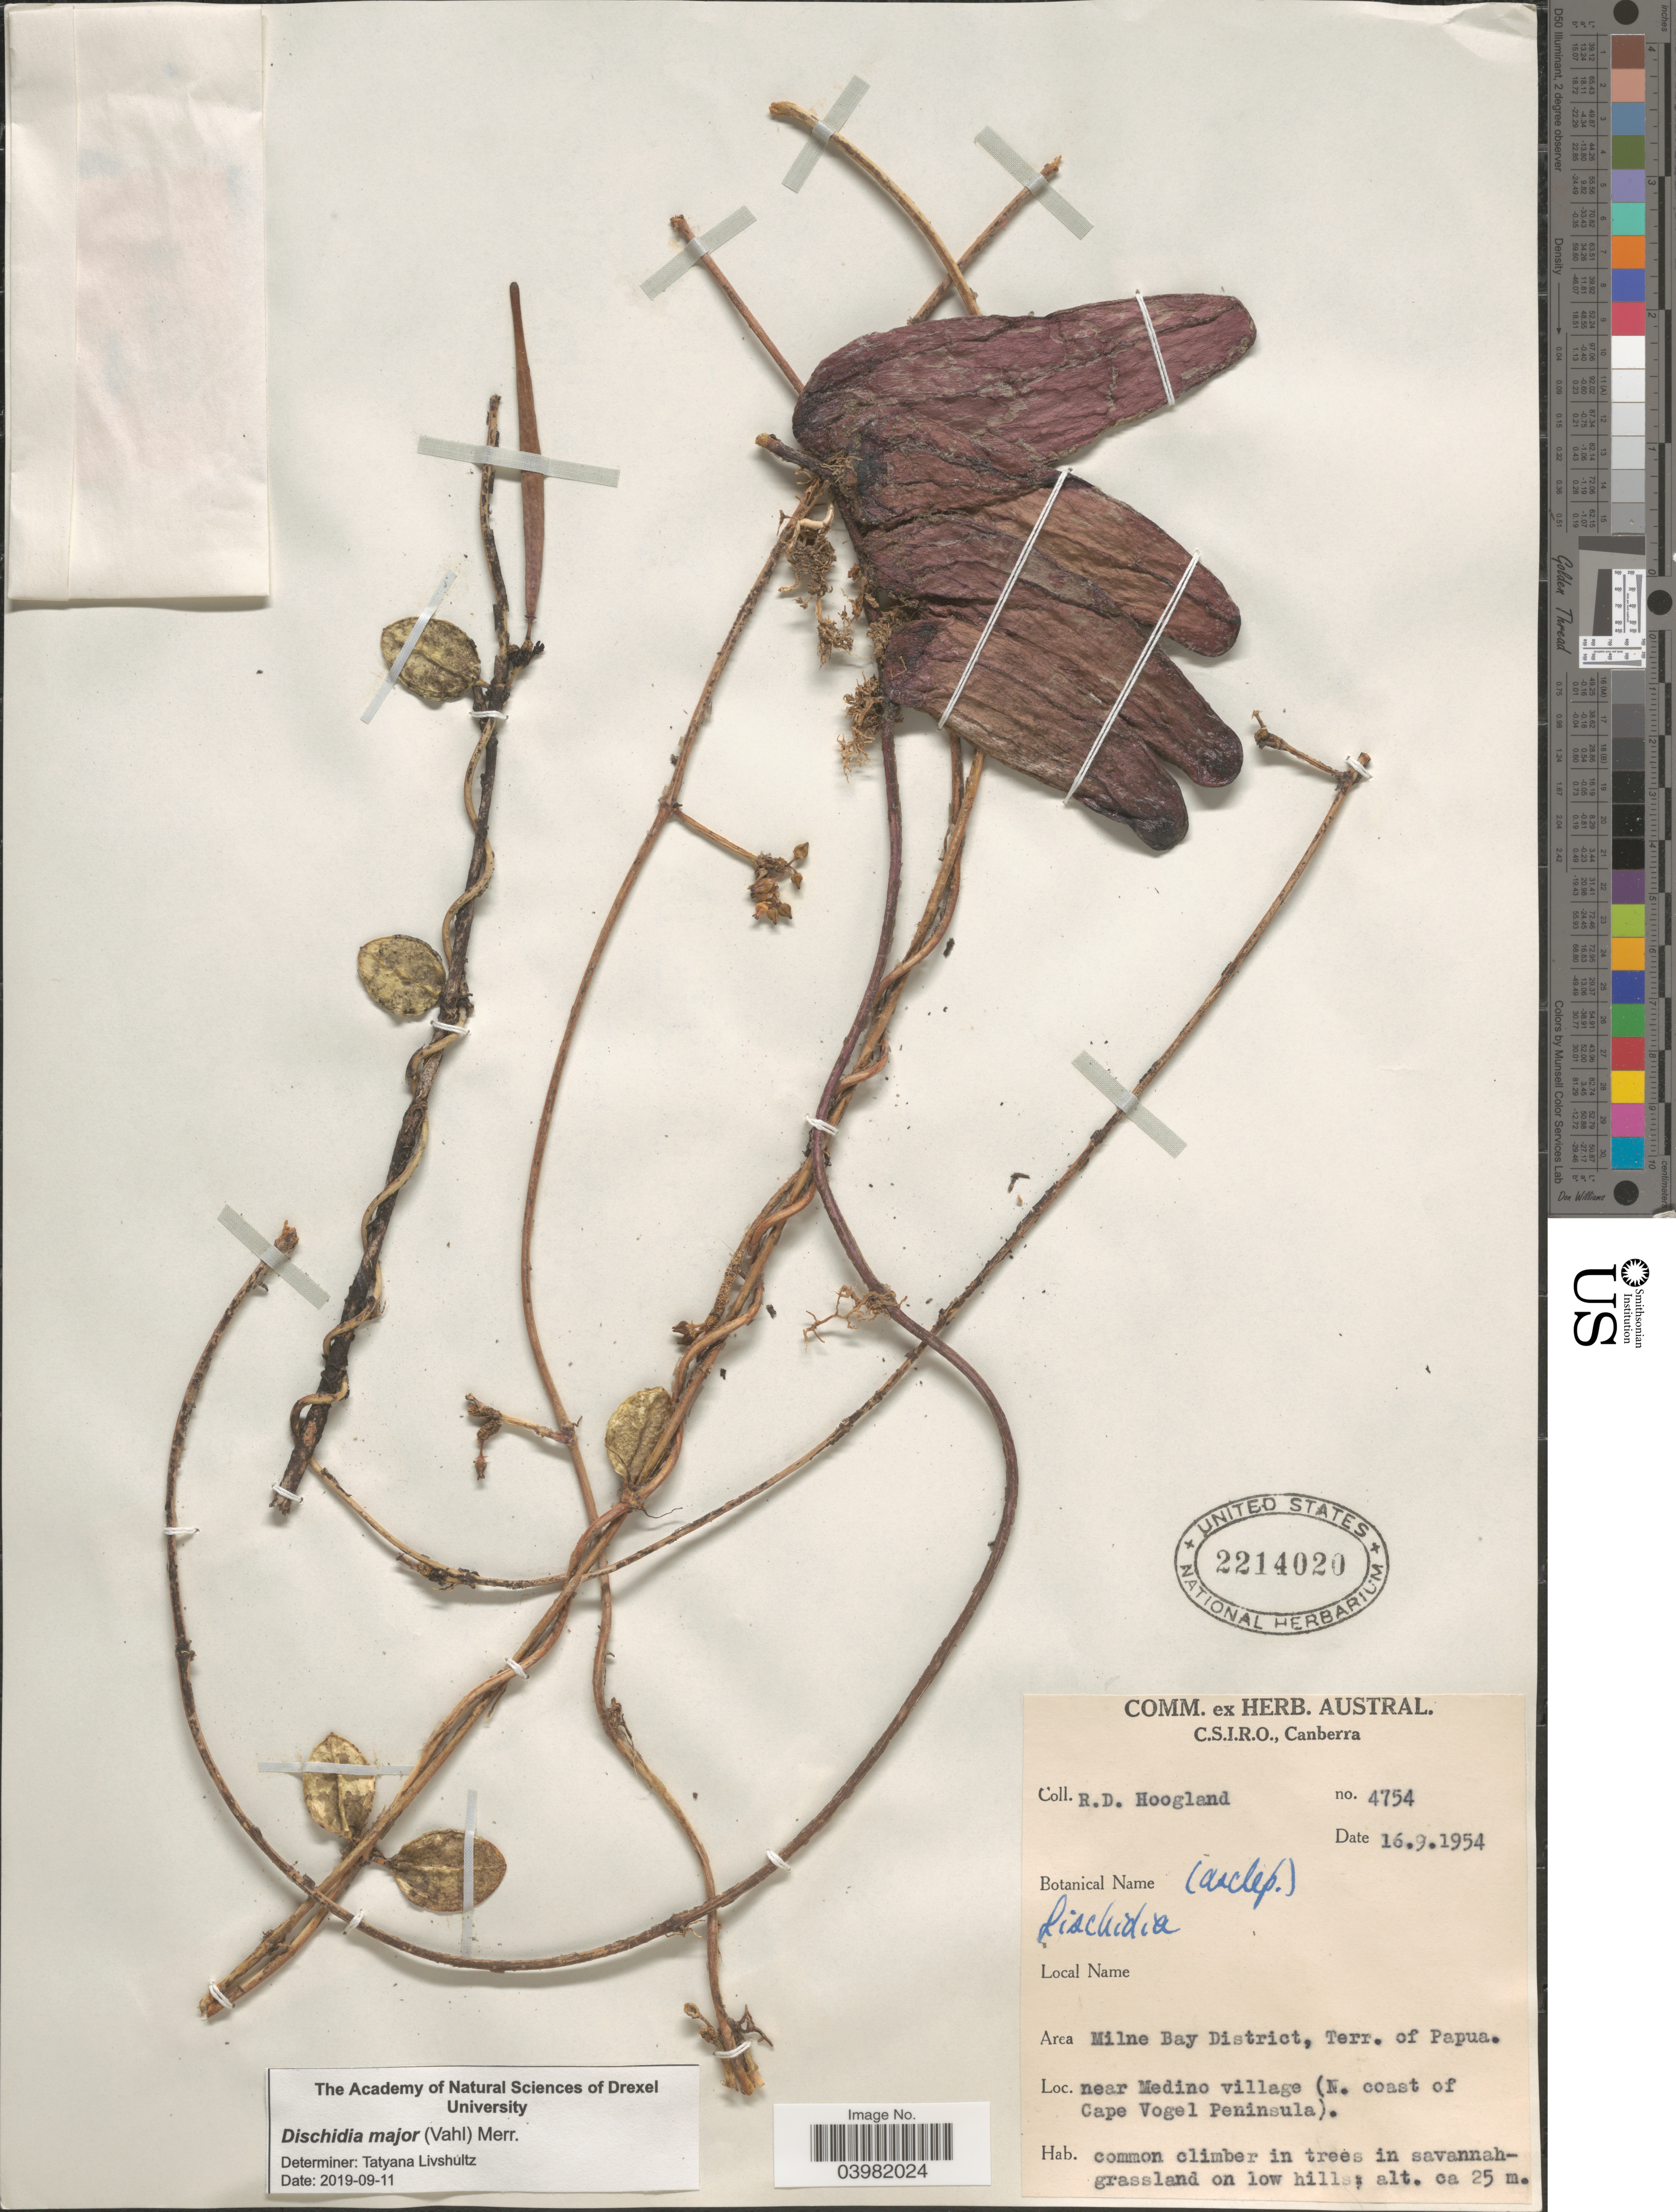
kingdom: Plantae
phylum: Tracheophyta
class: Magnoliopsida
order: Gentianales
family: Apocynaceae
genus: Dischidia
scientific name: Dischidia major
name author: (Vahl) Merr.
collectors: R. D. Hoogland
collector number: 4754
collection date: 1954-09-16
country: Papua New Guinea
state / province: Milne Bay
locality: Area Milne Bay District, Terr. of Papua. Near Medino village (N. coast of Cape Vogel Peninsula).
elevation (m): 25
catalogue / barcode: US 2214020